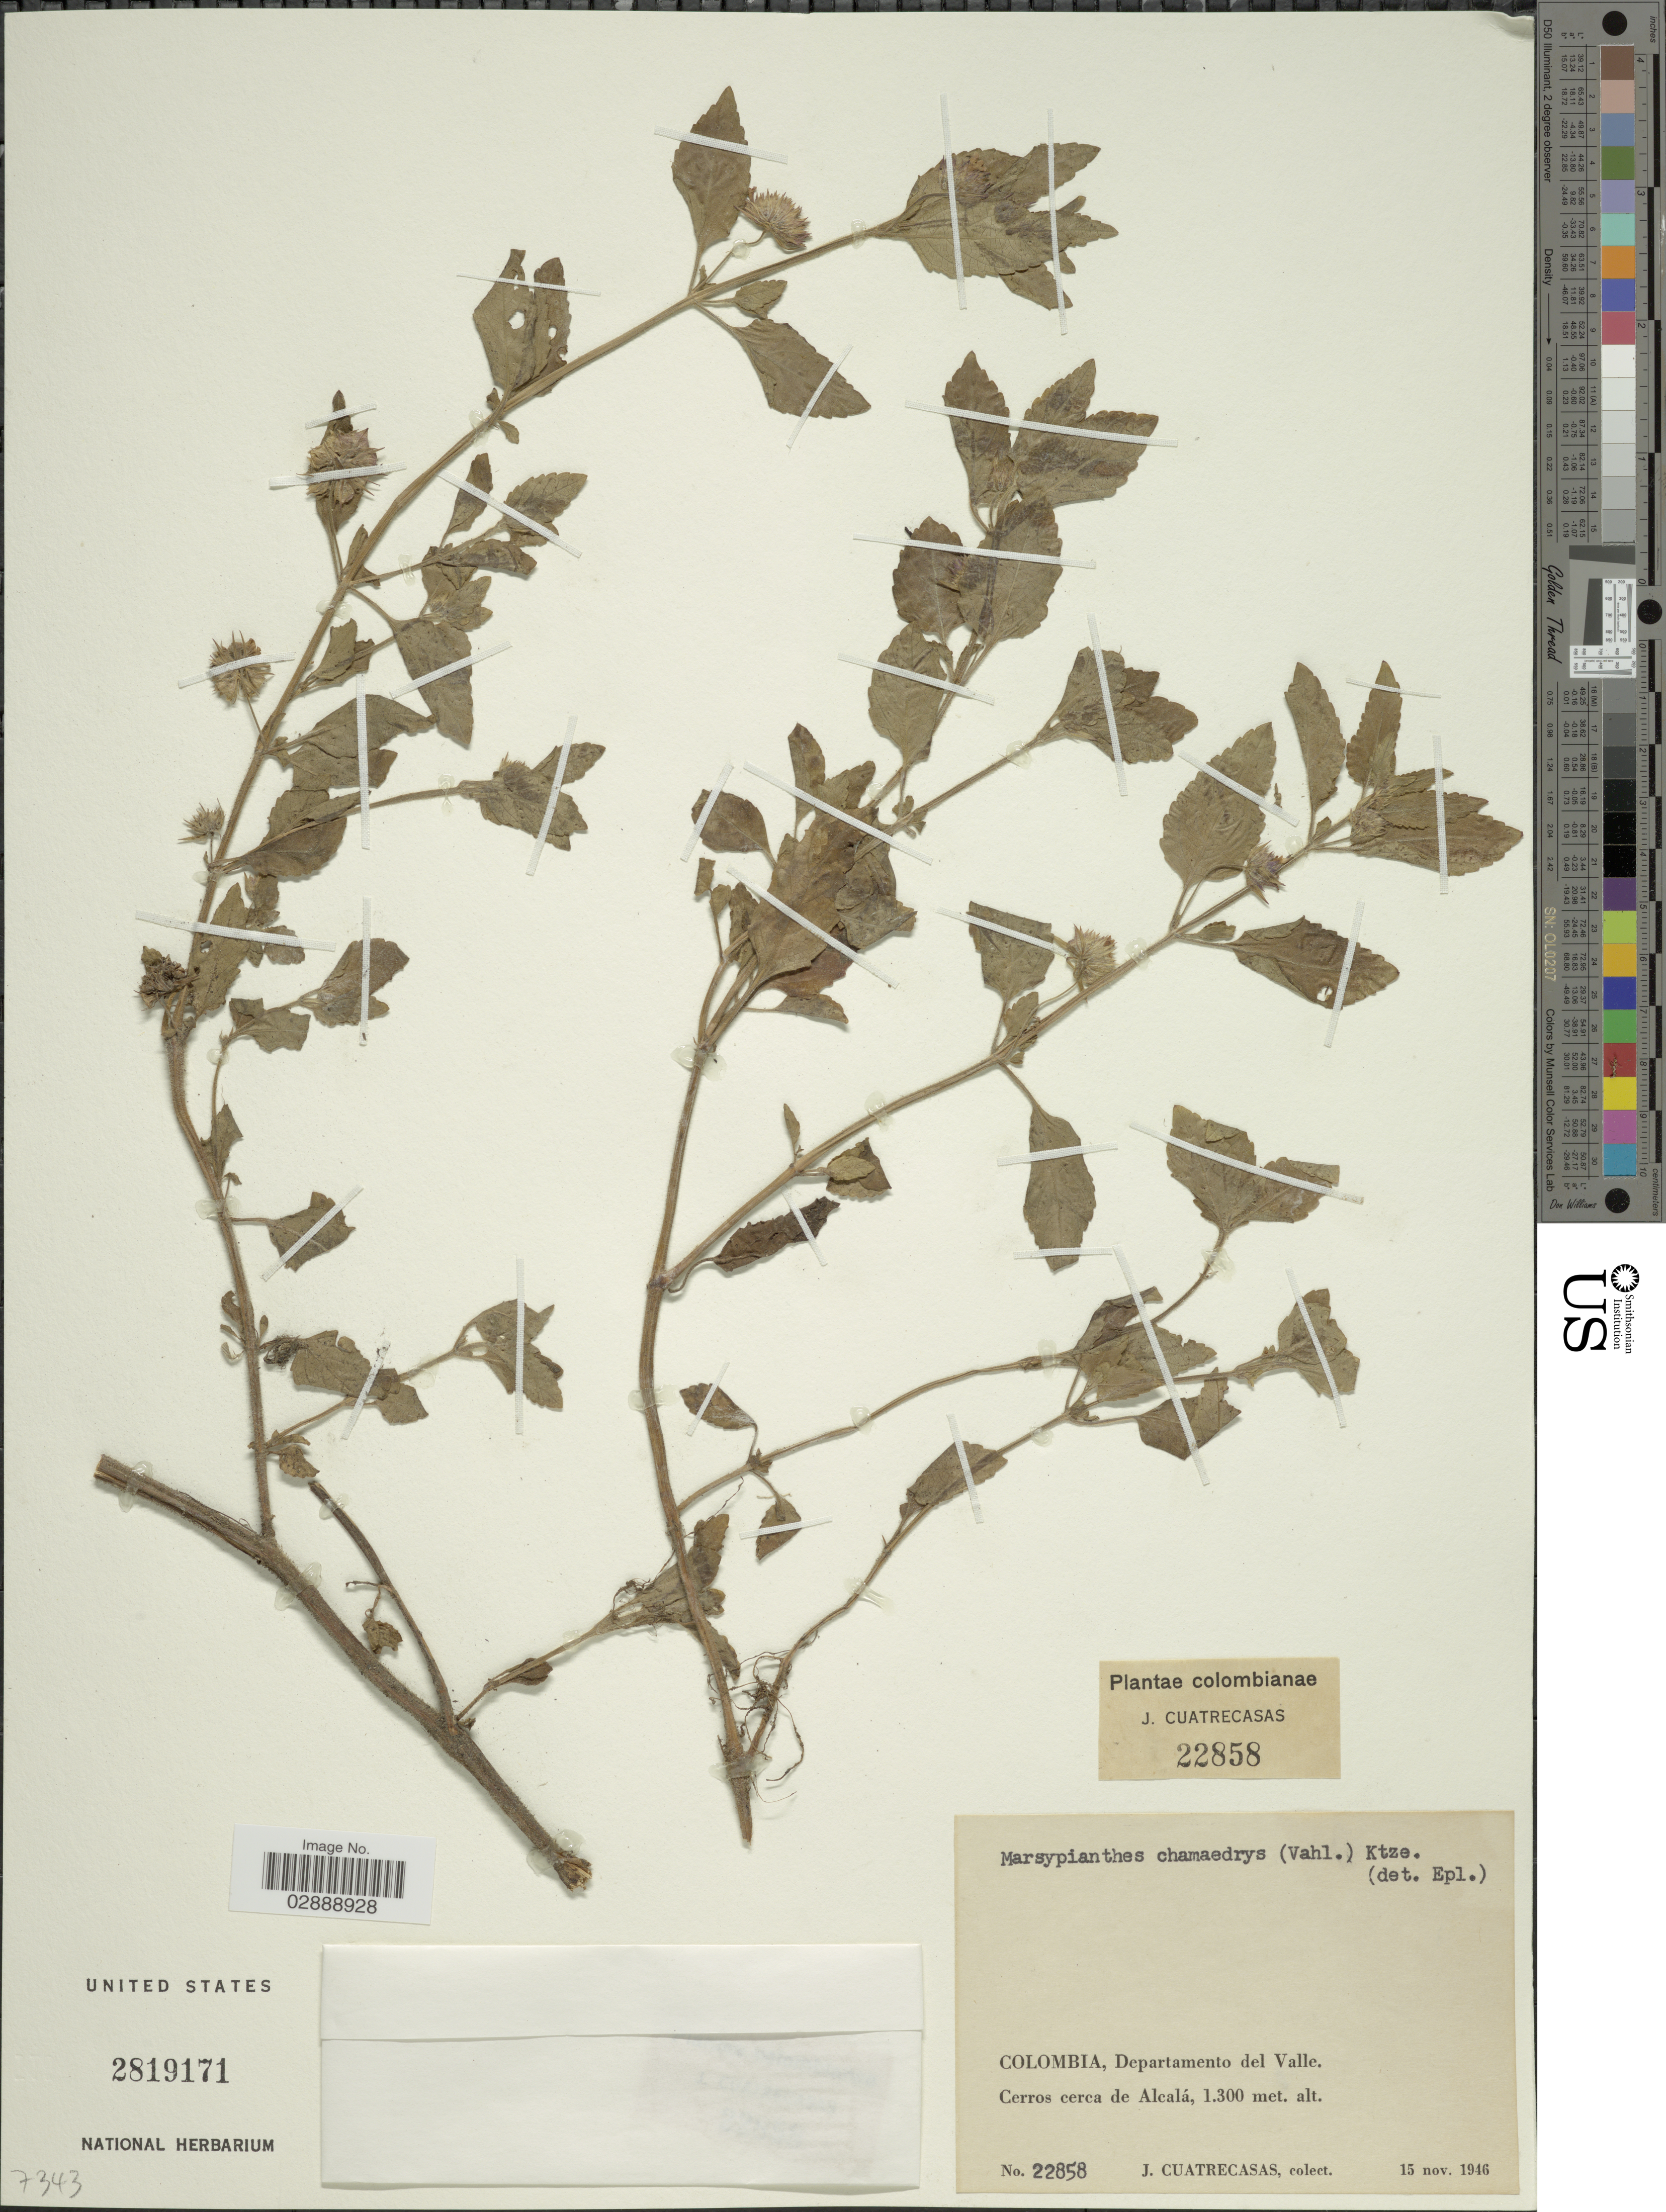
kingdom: Plantae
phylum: Tracheophyta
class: Magnoliopsida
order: Lamiales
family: Lamiaceae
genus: Marsypianthes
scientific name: Marsypianthes chamaedrys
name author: (Vahl) Kuntze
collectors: J. Cuatrecasas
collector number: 22858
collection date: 1946-11-15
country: Colombia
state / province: Valle del Cauca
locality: Departamento del Valle. Cerros cerca de Alcalá.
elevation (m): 1300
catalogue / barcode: US 2819171